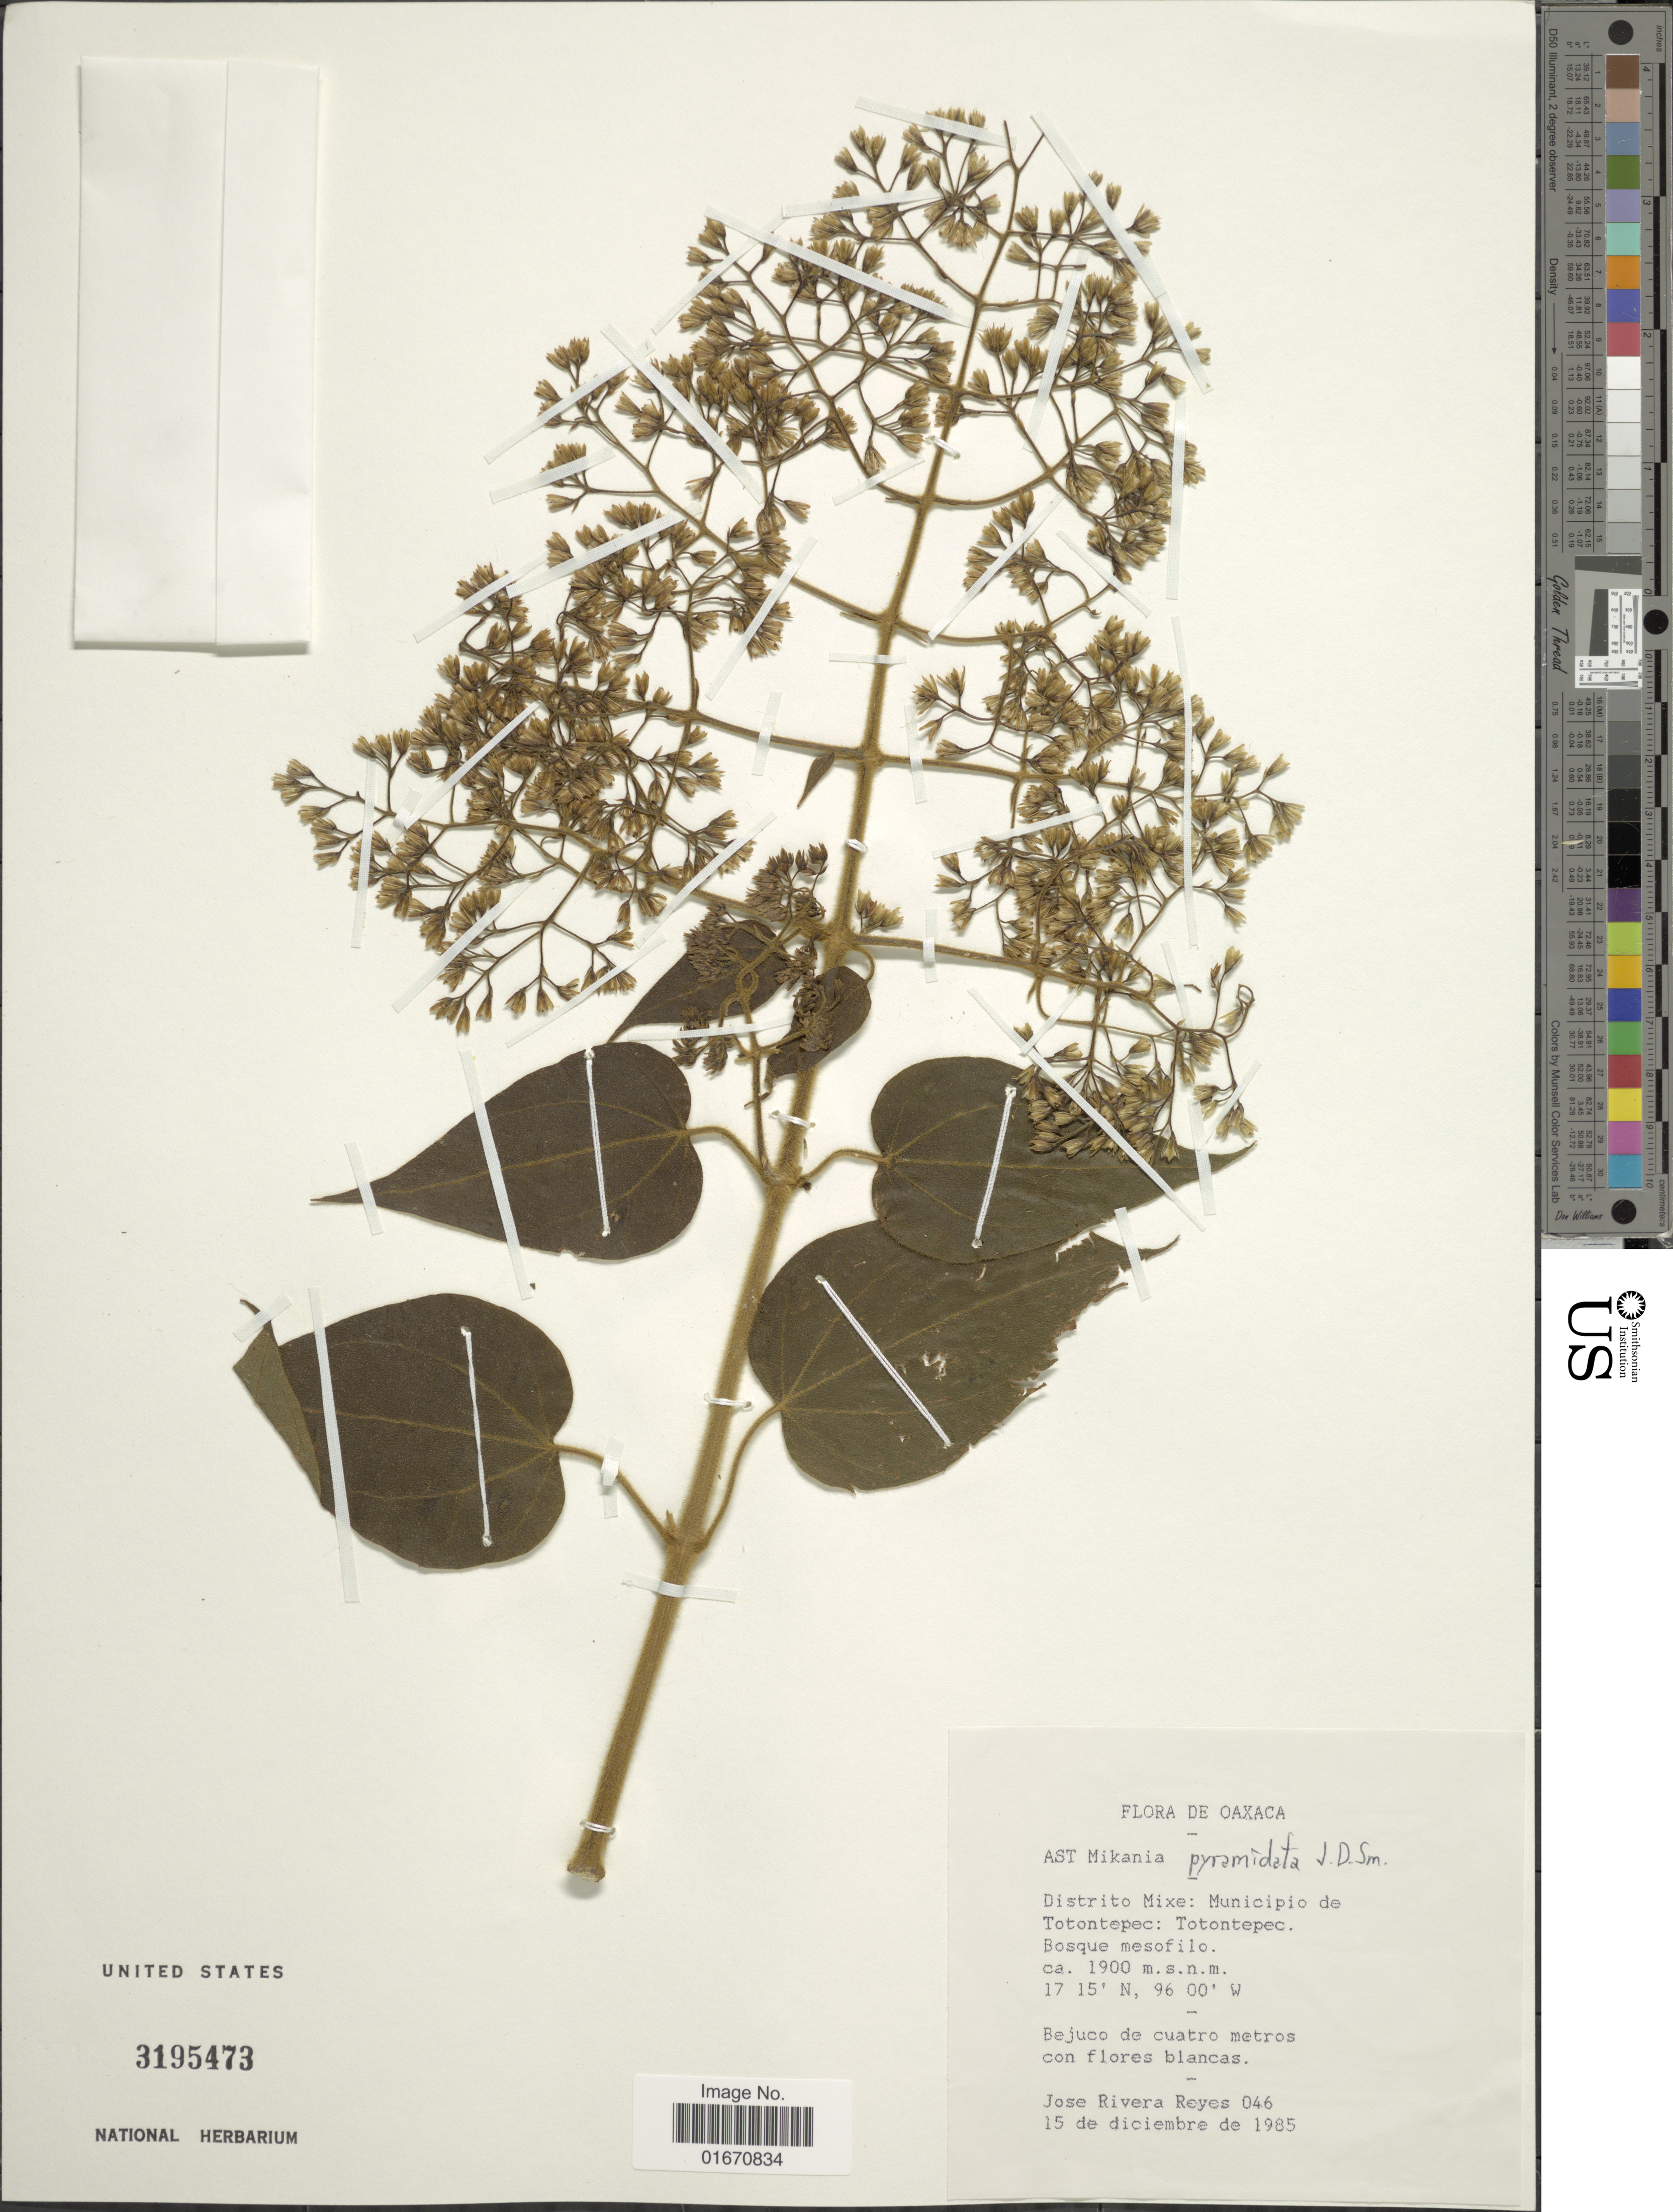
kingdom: Plantae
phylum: Tracheophyta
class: Magnoliopsida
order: Asterales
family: Asteraceae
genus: Mikania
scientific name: Mikania pyramidata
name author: Donn. Sm.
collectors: J. Reyes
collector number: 046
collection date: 1985-12-15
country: Mexico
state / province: Oaxaca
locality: Distrito Mixe, Municipio de Totontepec, Totontepec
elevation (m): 1900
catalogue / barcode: US 3195473